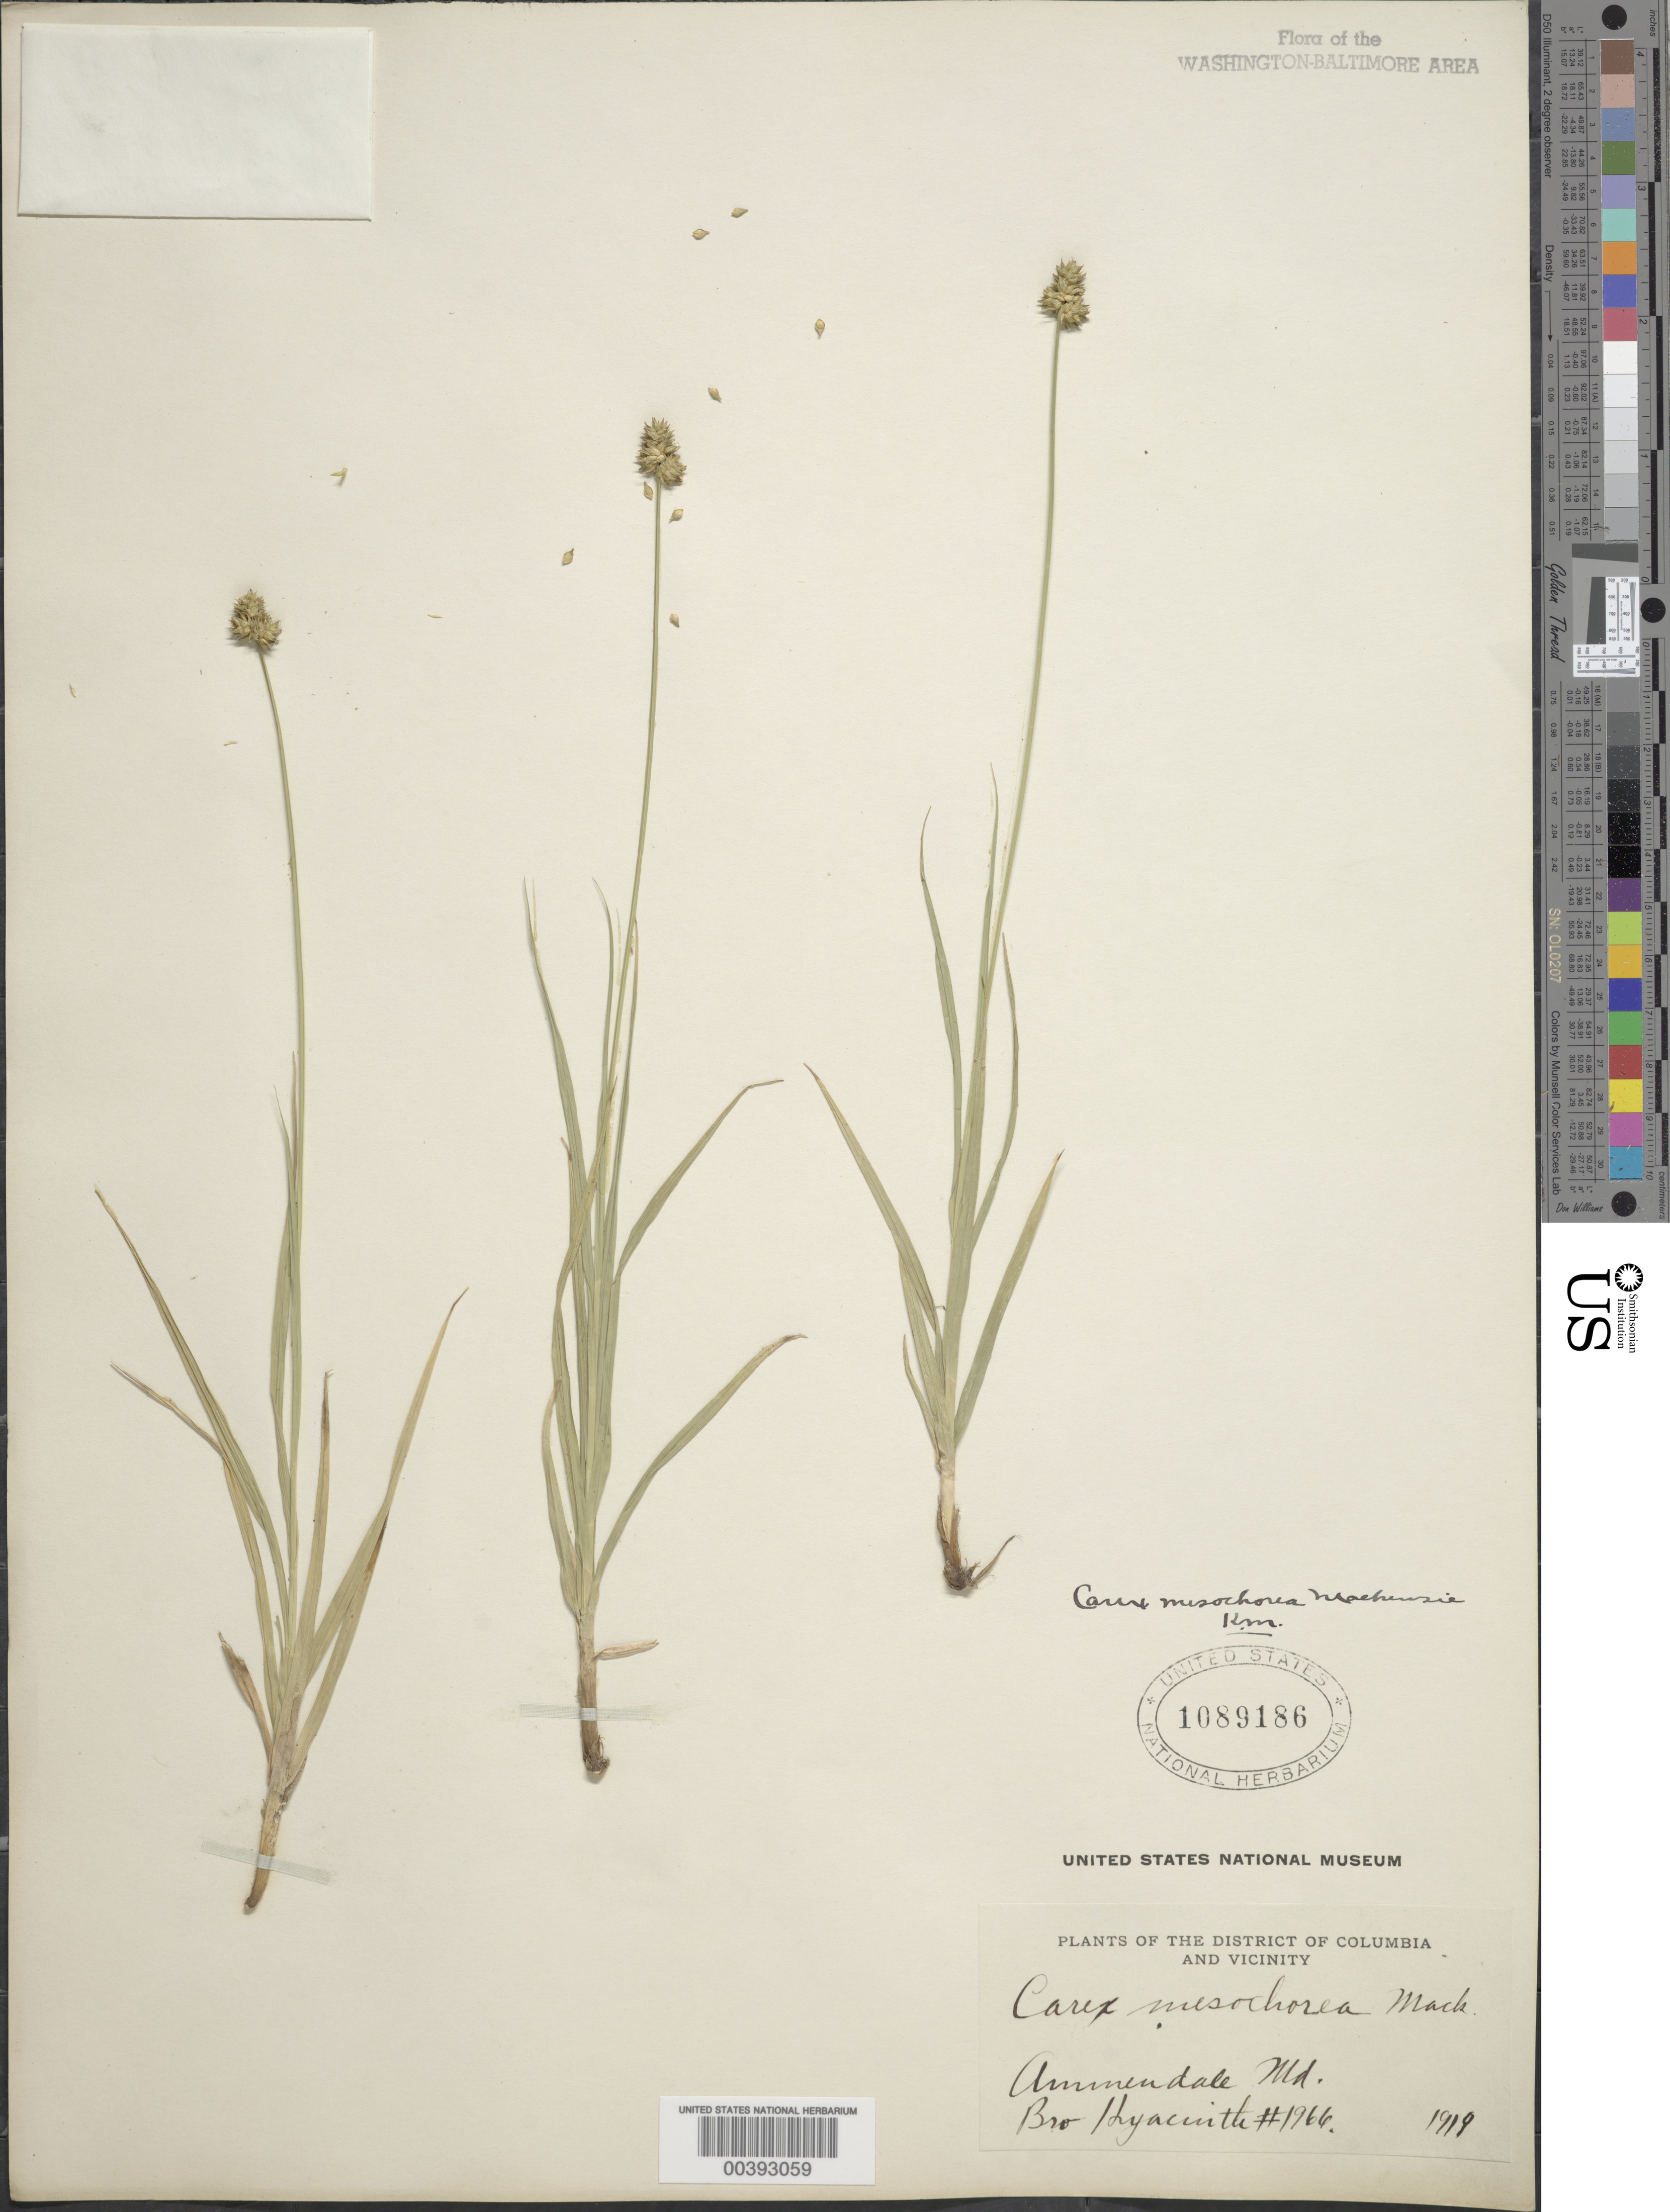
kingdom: Plantae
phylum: Tracheophyta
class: Liliopsida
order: Poales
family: Cyperaceae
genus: Carex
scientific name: Carex mesochorea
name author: Mack.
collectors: F. Hyacinth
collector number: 1966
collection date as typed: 1919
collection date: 1919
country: United States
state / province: Maryland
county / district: Prince George's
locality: Ammendale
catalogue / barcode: US 1089186